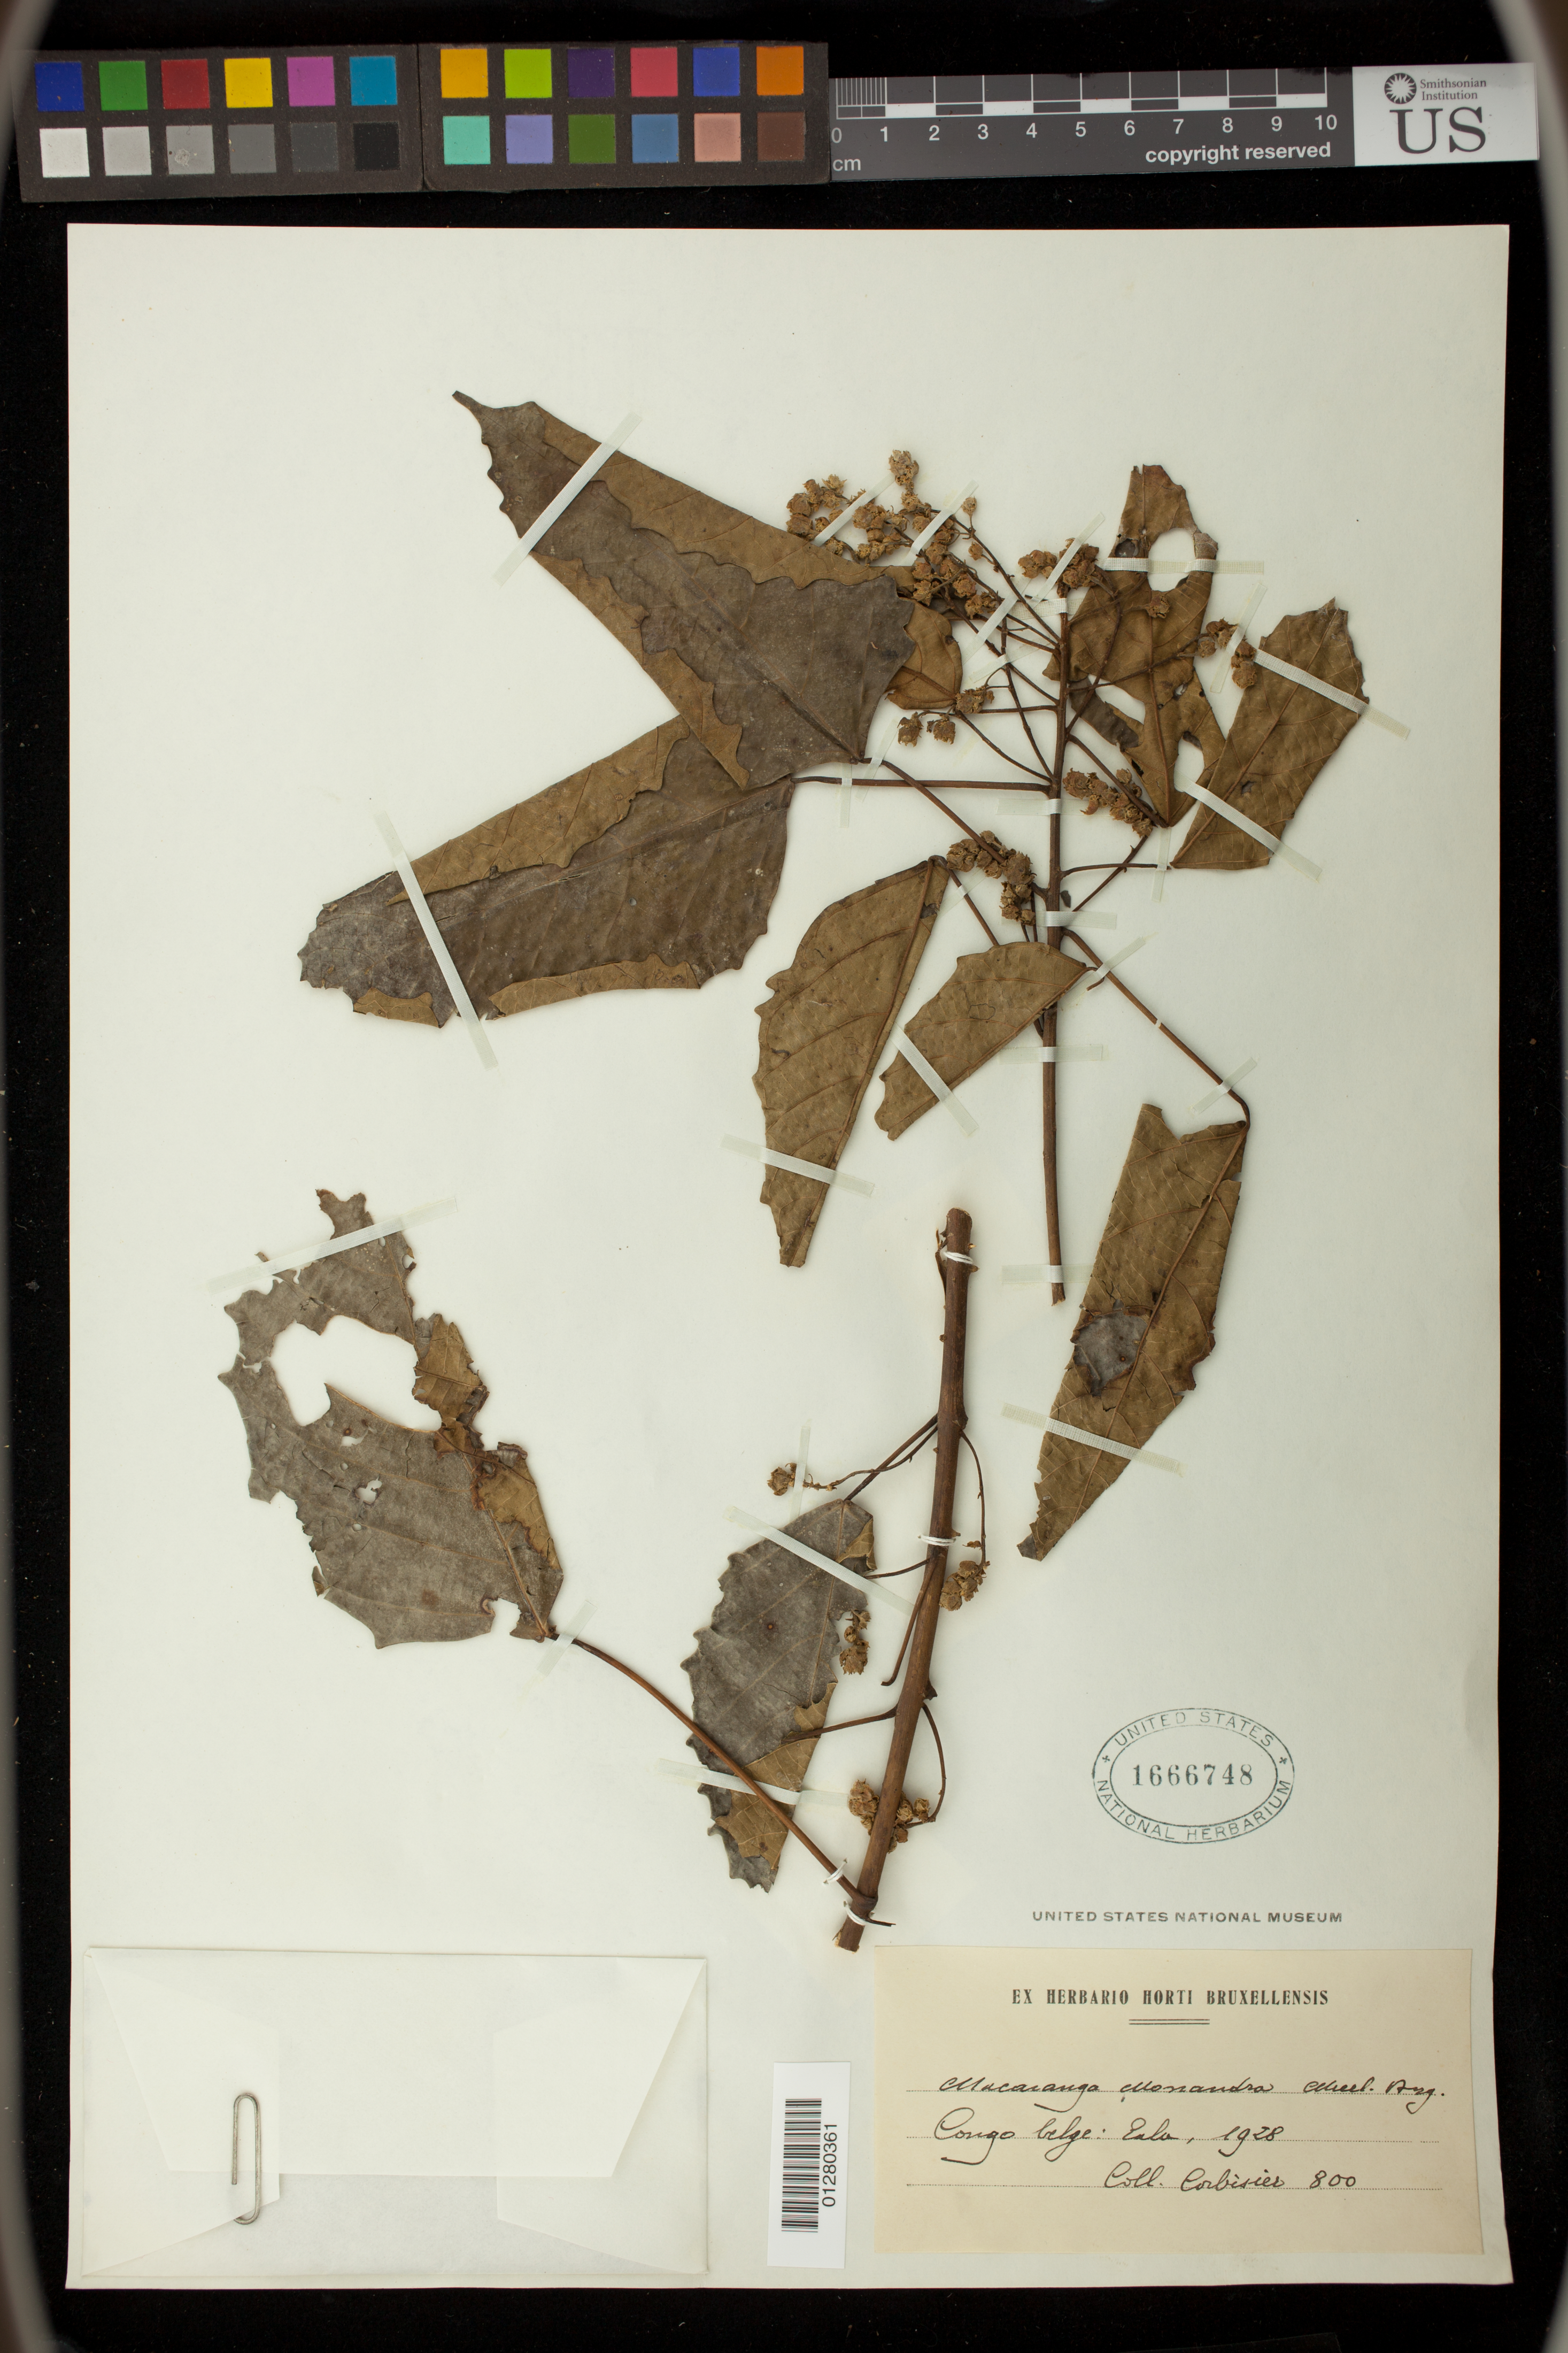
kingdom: Plantae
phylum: Tracheophyta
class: Magnoliopsida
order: Malpighiales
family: Euphorbiaceae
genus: Macaranga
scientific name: Macaranga monandra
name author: Müll. Arg.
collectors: -. Corbisier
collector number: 800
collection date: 1928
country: Congo, Democratic Republic of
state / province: Equateur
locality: Eala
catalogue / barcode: US 1666748